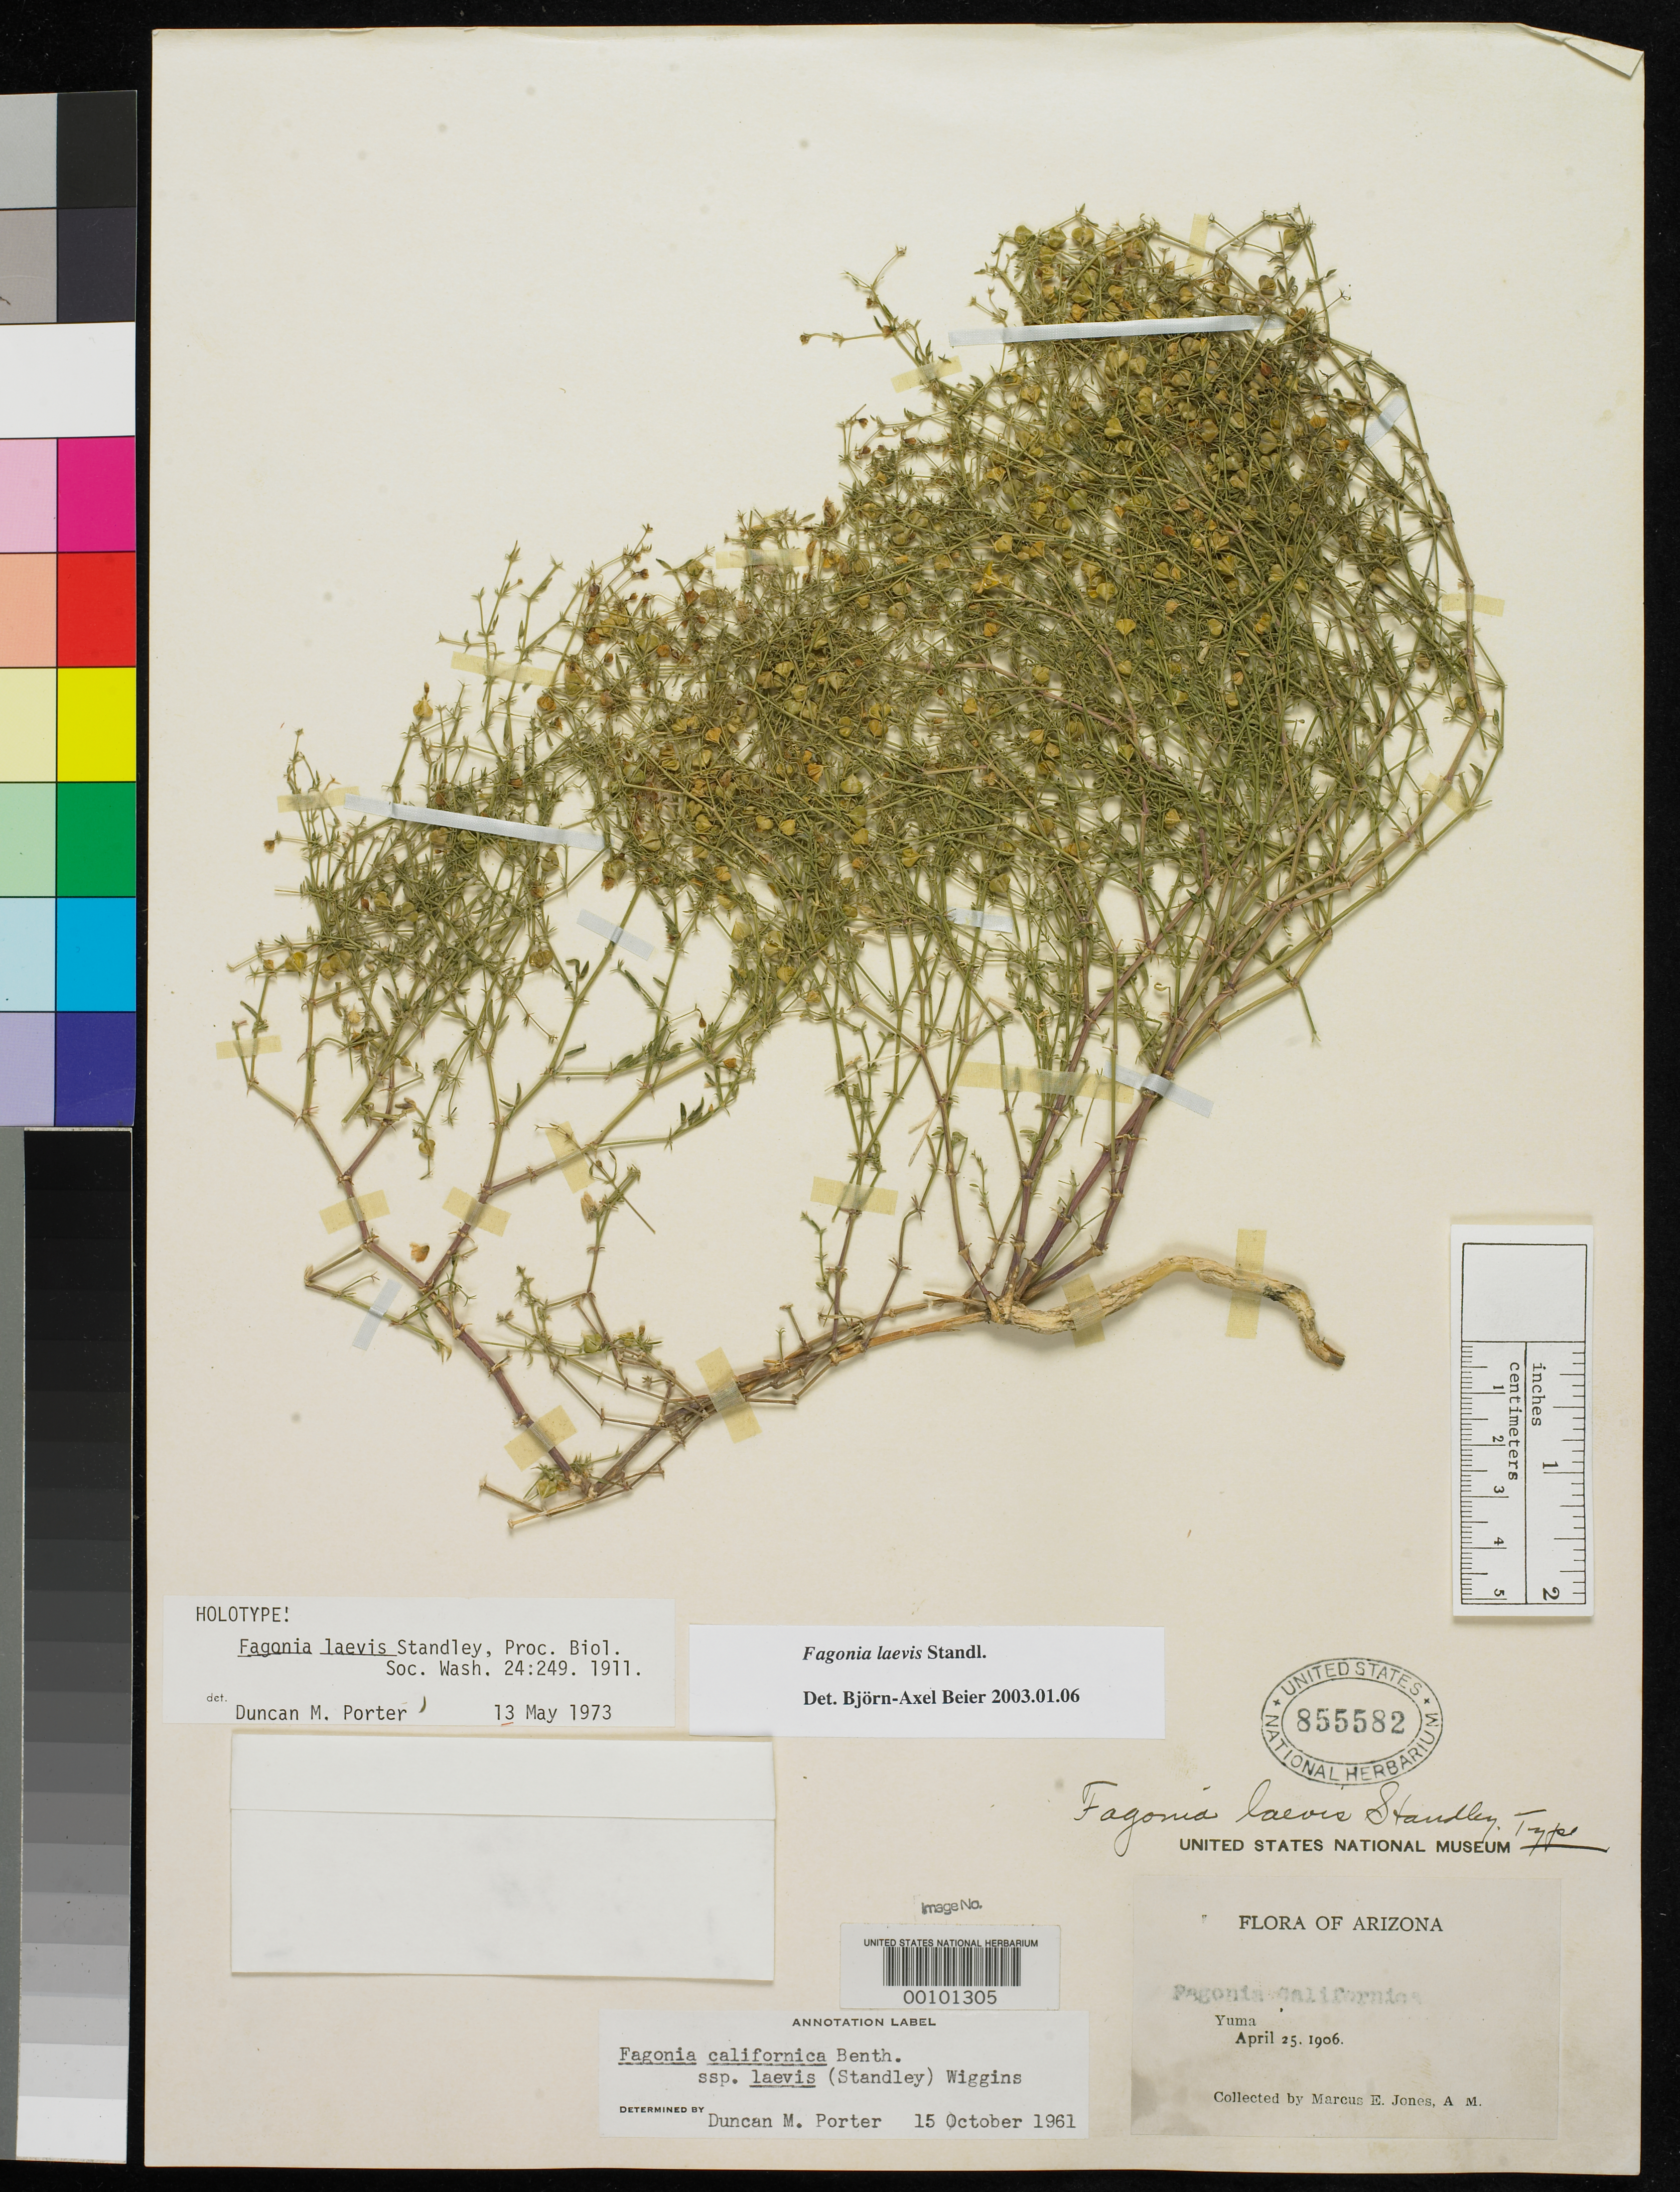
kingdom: Plantae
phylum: Tracheophyta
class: Magnoliopsida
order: Zygophyllales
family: Zygophyllaceae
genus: Fagonia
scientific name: Fagonia laevis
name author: Standl.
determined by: Beier, Björn-Axel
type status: Holotype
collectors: M. E. Jones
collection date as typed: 25 Apr 1906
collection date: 1906-04-25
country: United States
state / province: Arizona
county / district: Yuma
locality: Yuma.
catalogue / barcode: US 855582